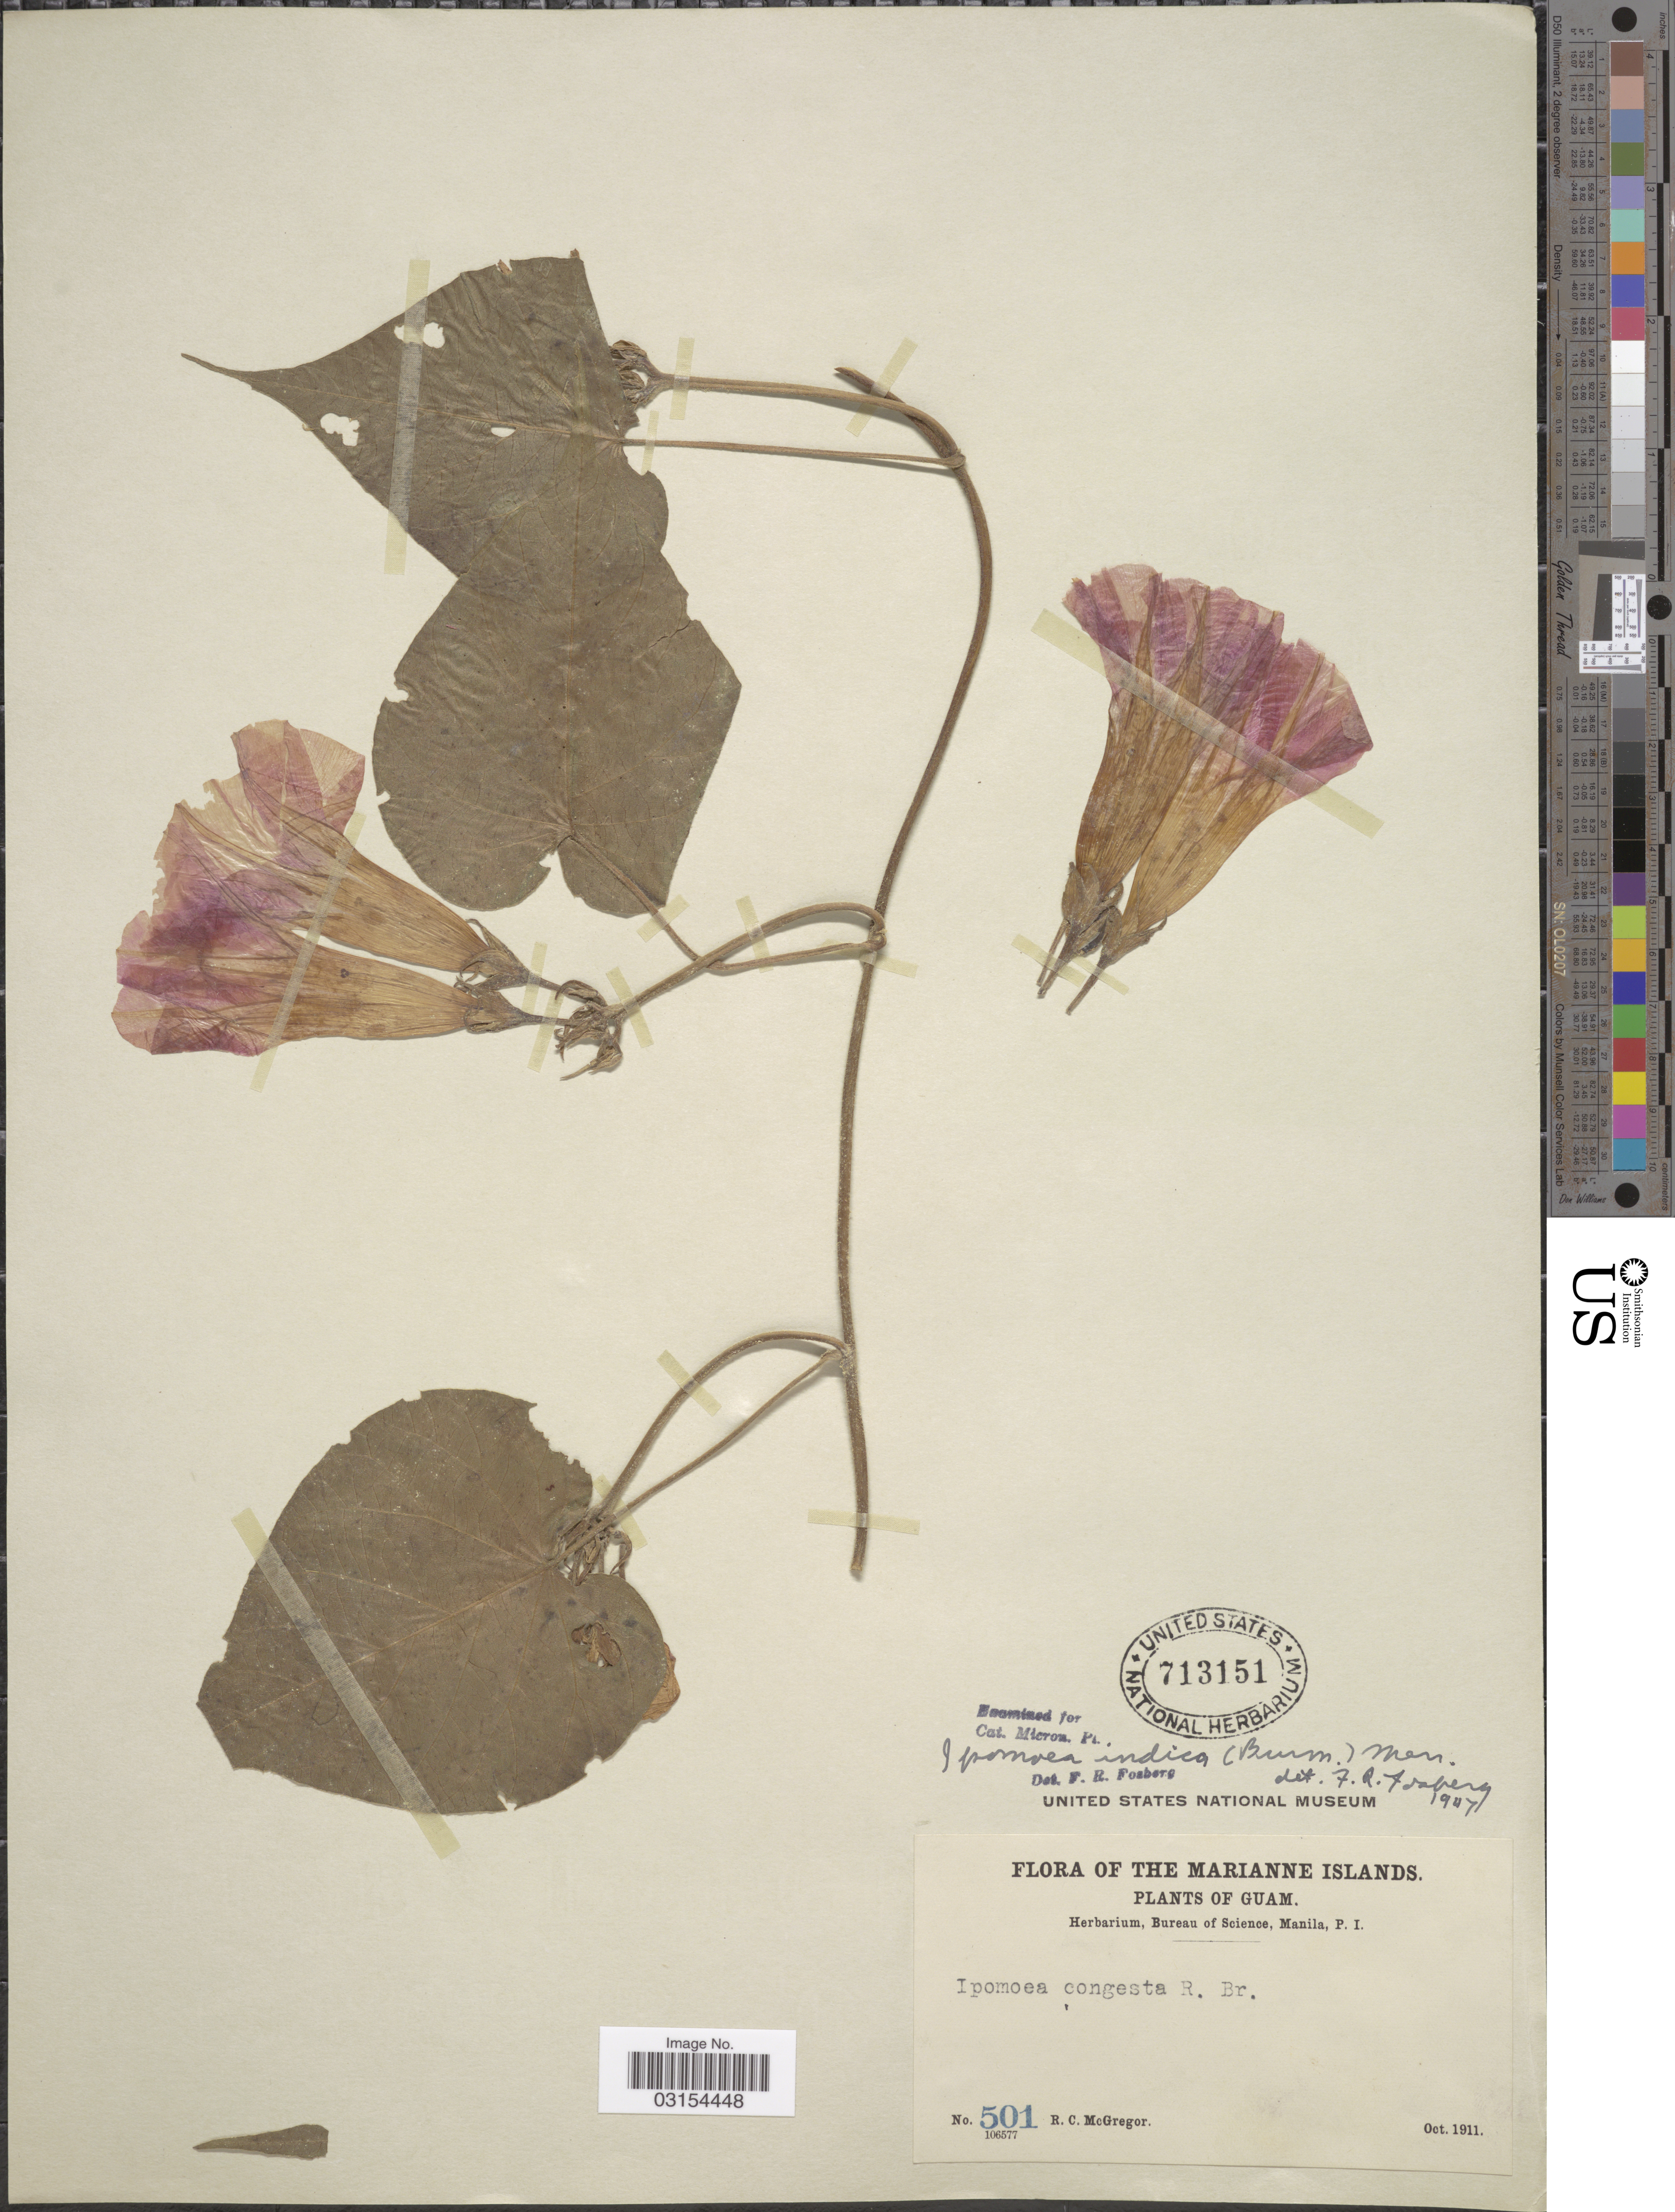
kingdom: Plantae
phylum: Tracheophyta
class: Magnoliopsida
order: Solanales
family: Convolvulaceae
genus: Ipomoea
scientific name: Ipomoea indica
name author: (Burm.) Merr.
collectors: R. C. McGregor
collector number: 501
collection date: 1911-10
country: Guam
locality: Marianne Islands.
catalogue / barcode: US 713151